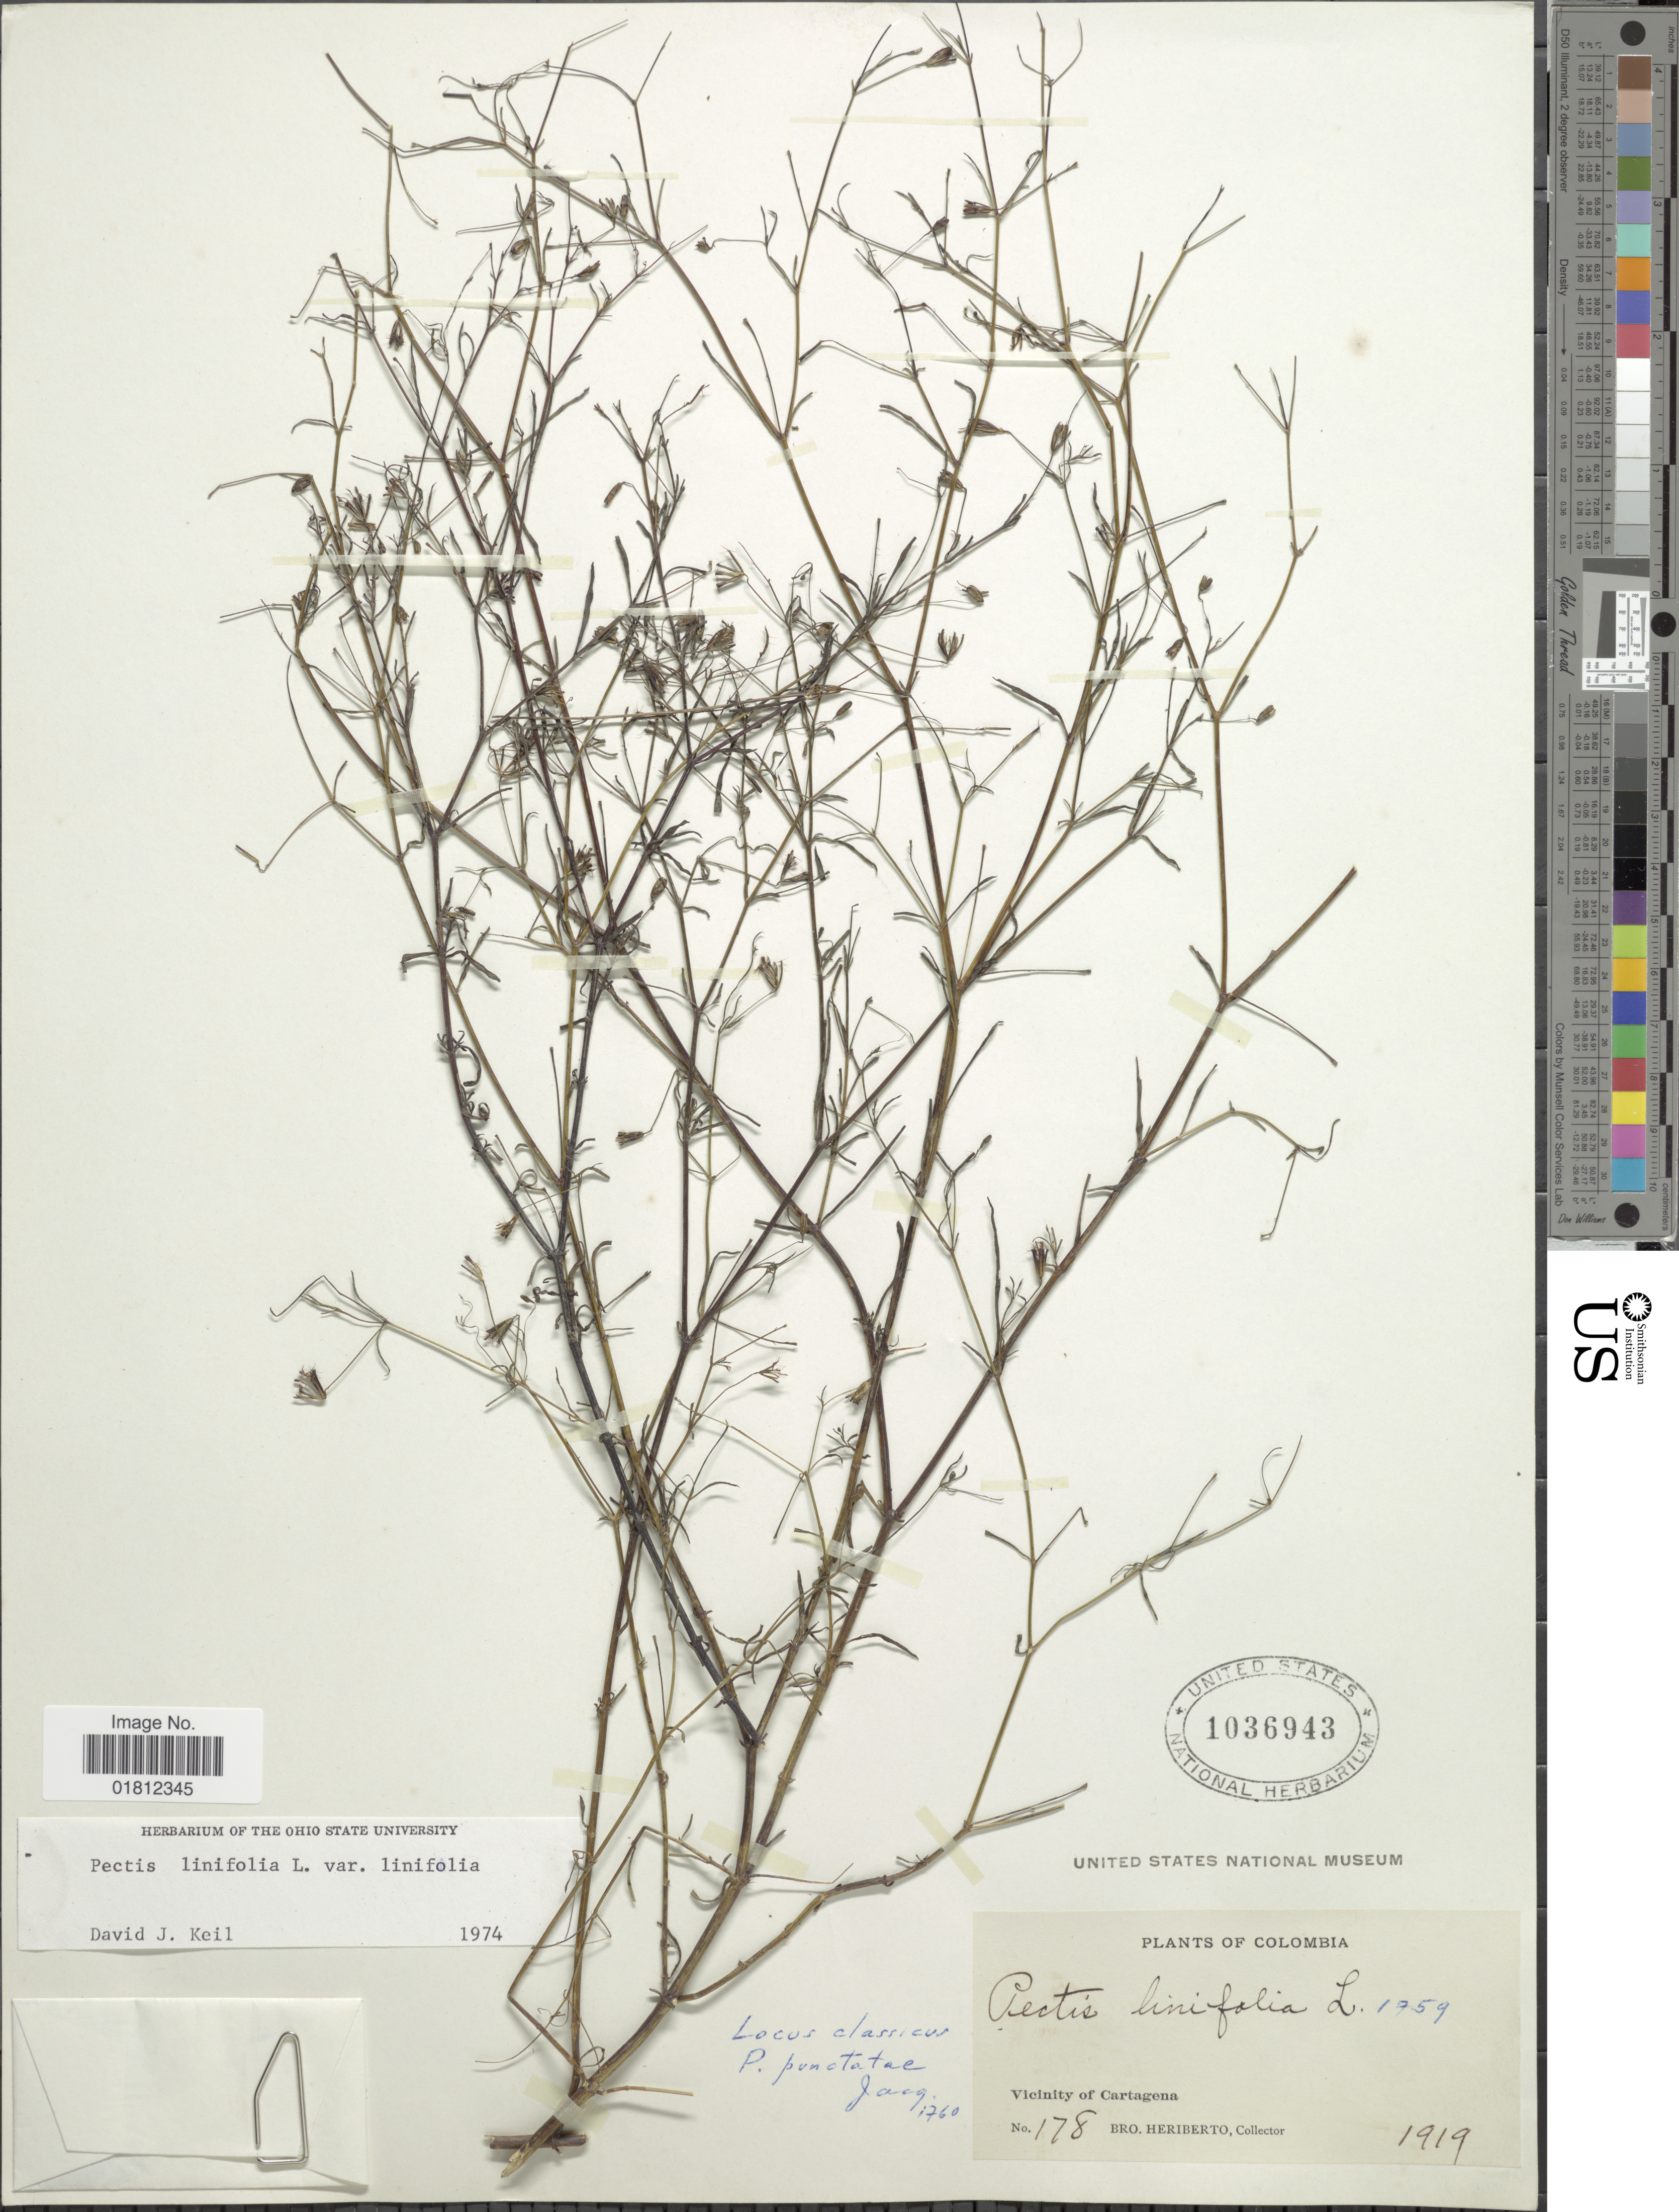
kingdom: Plantae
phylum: Tracheophyta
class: Magnoliopsida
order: Asterales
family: Asteraceae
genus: Pectis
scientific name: Pectis linifolia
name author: L.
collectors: B. Heriberto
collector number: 178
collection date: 1919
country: Colombia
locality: Vicinity of Cartagena,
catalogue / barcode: US 1036943